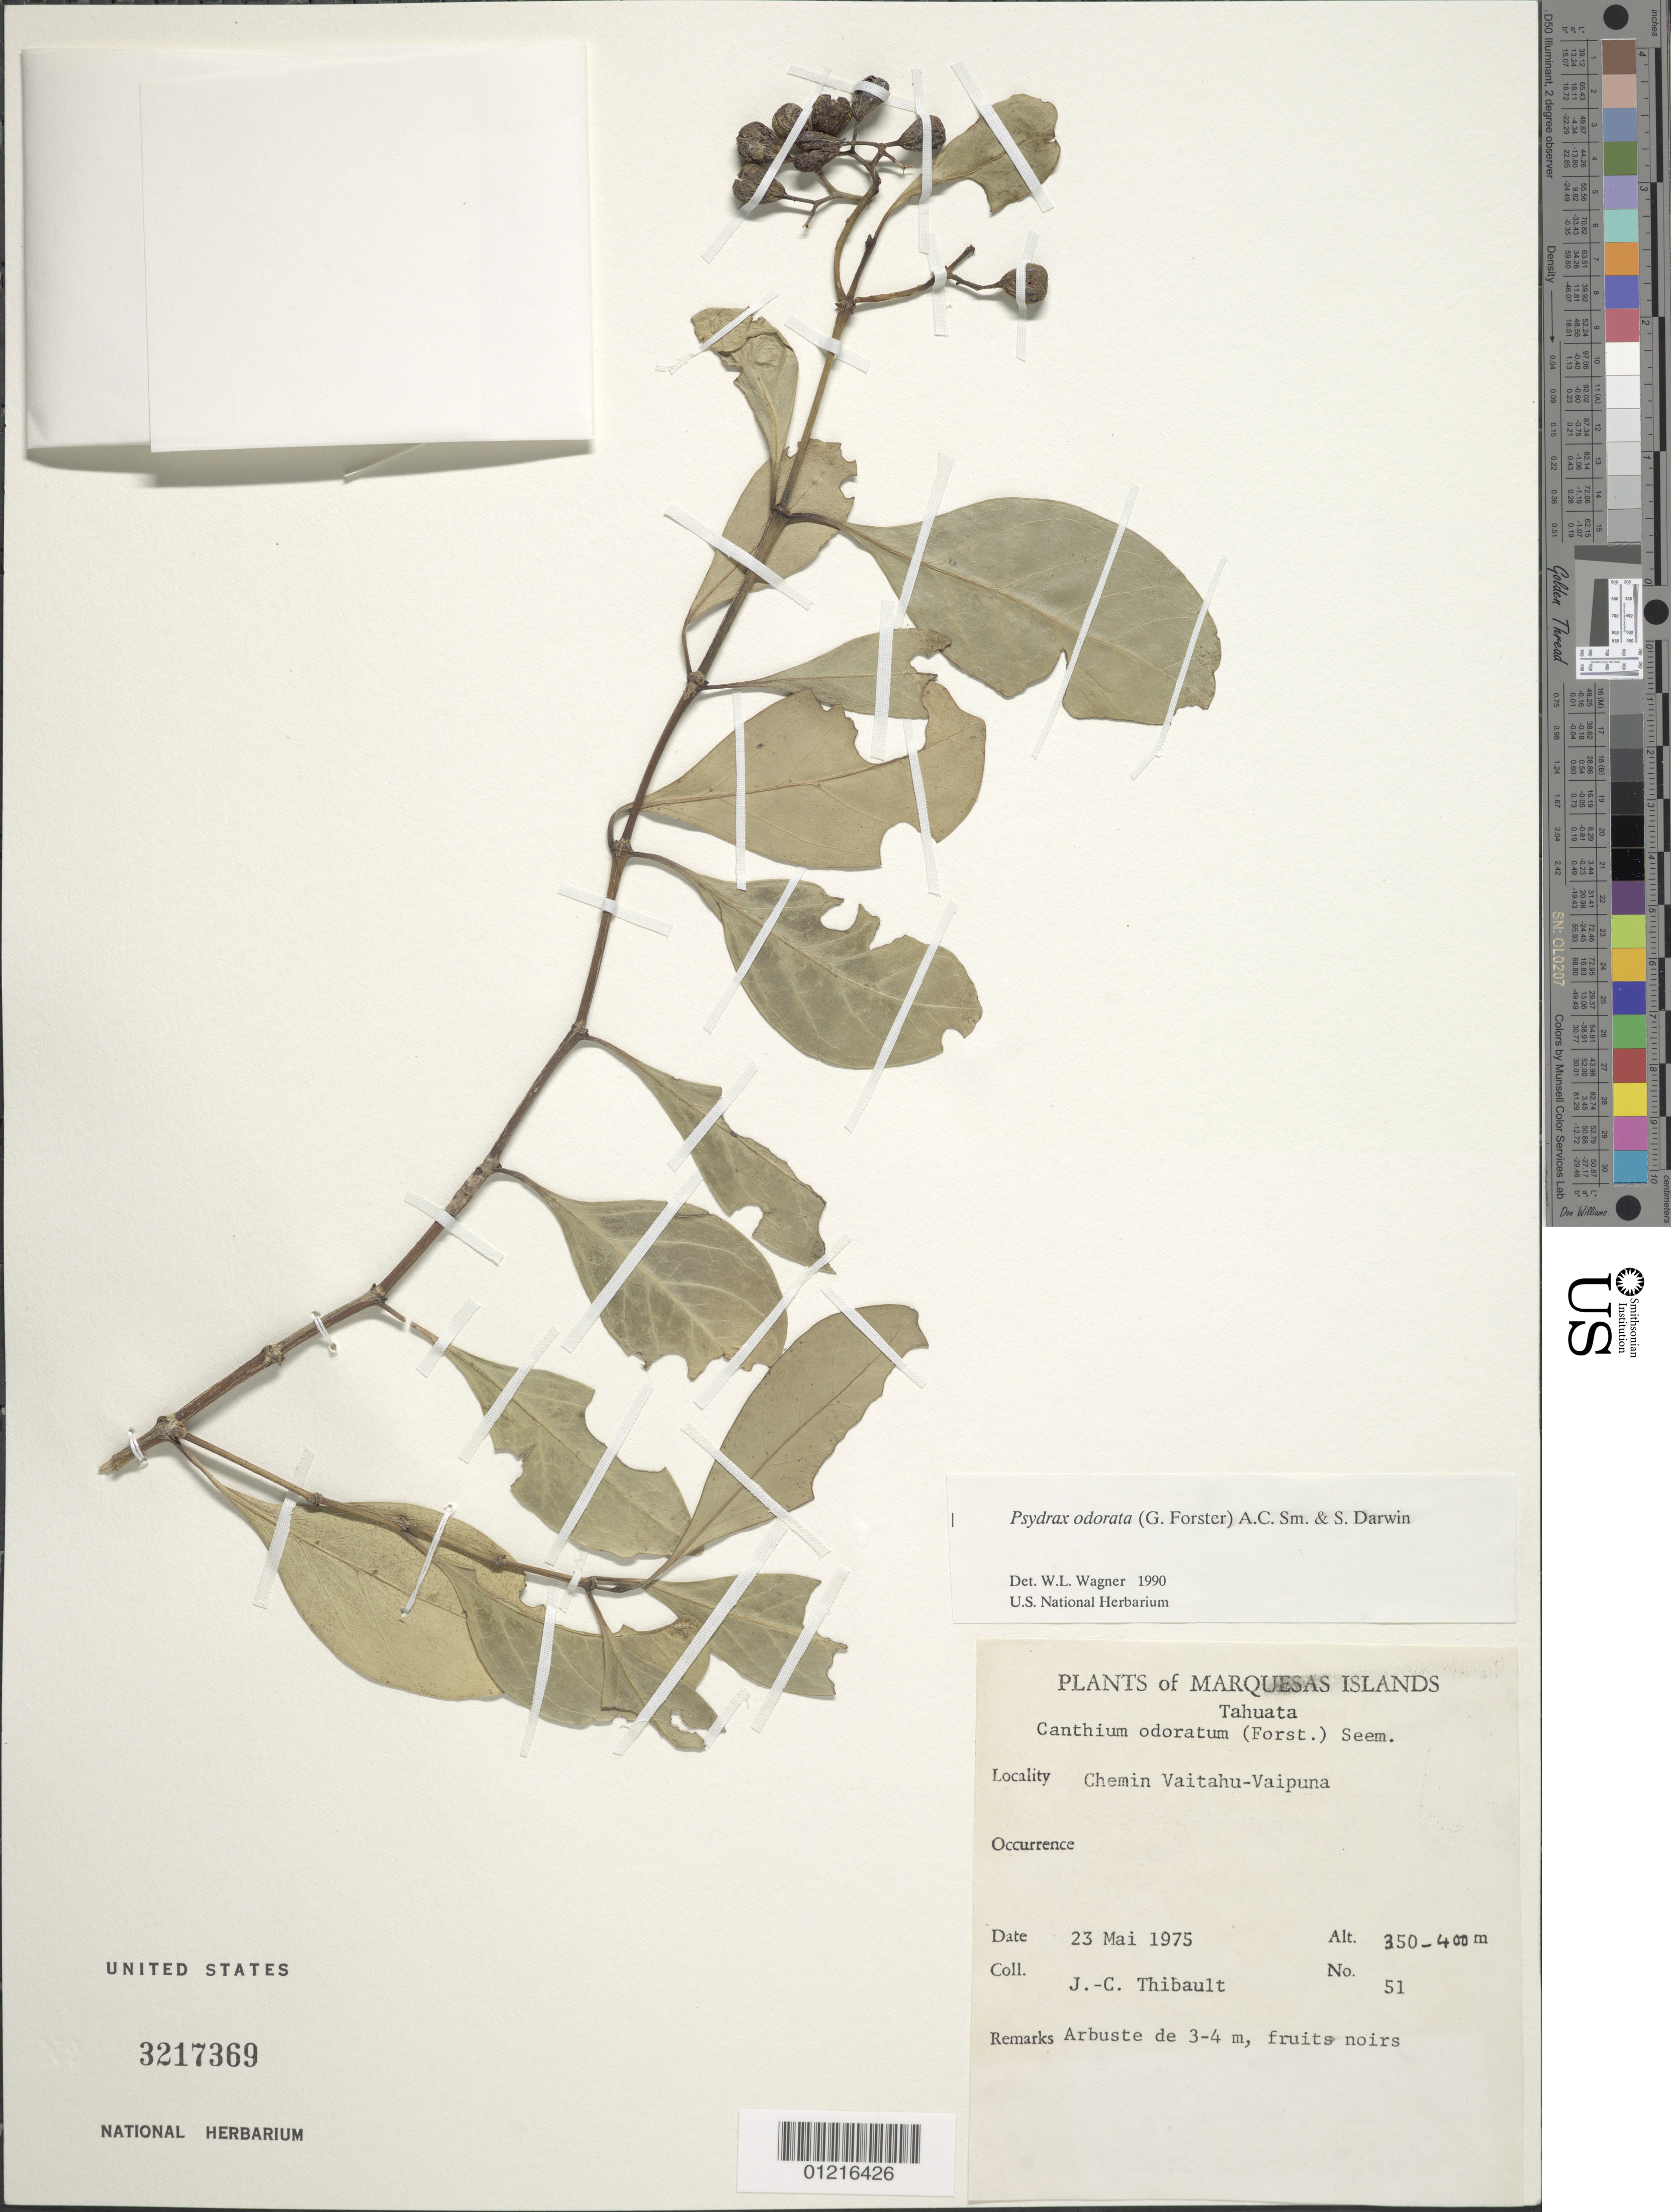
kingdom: Plantae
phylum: Tracheophyta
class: Magnoliopsida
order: Gentianales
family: Rubiaceae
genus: Psydrax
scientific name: Psydrax odorata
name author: (G. Forst.) A.C. Sm. & S.P. Darwin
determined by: Wagner, W. L., (BOT), Smithsonian Institution - National Museum of Natural History (UNITED STATES)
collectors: J. Thibault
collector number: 51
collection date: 1975-03-23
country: French Polynesia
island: Tahuata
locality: Chemin Vaitahu-Vaipuna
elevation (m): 350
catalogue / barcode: US 3217369